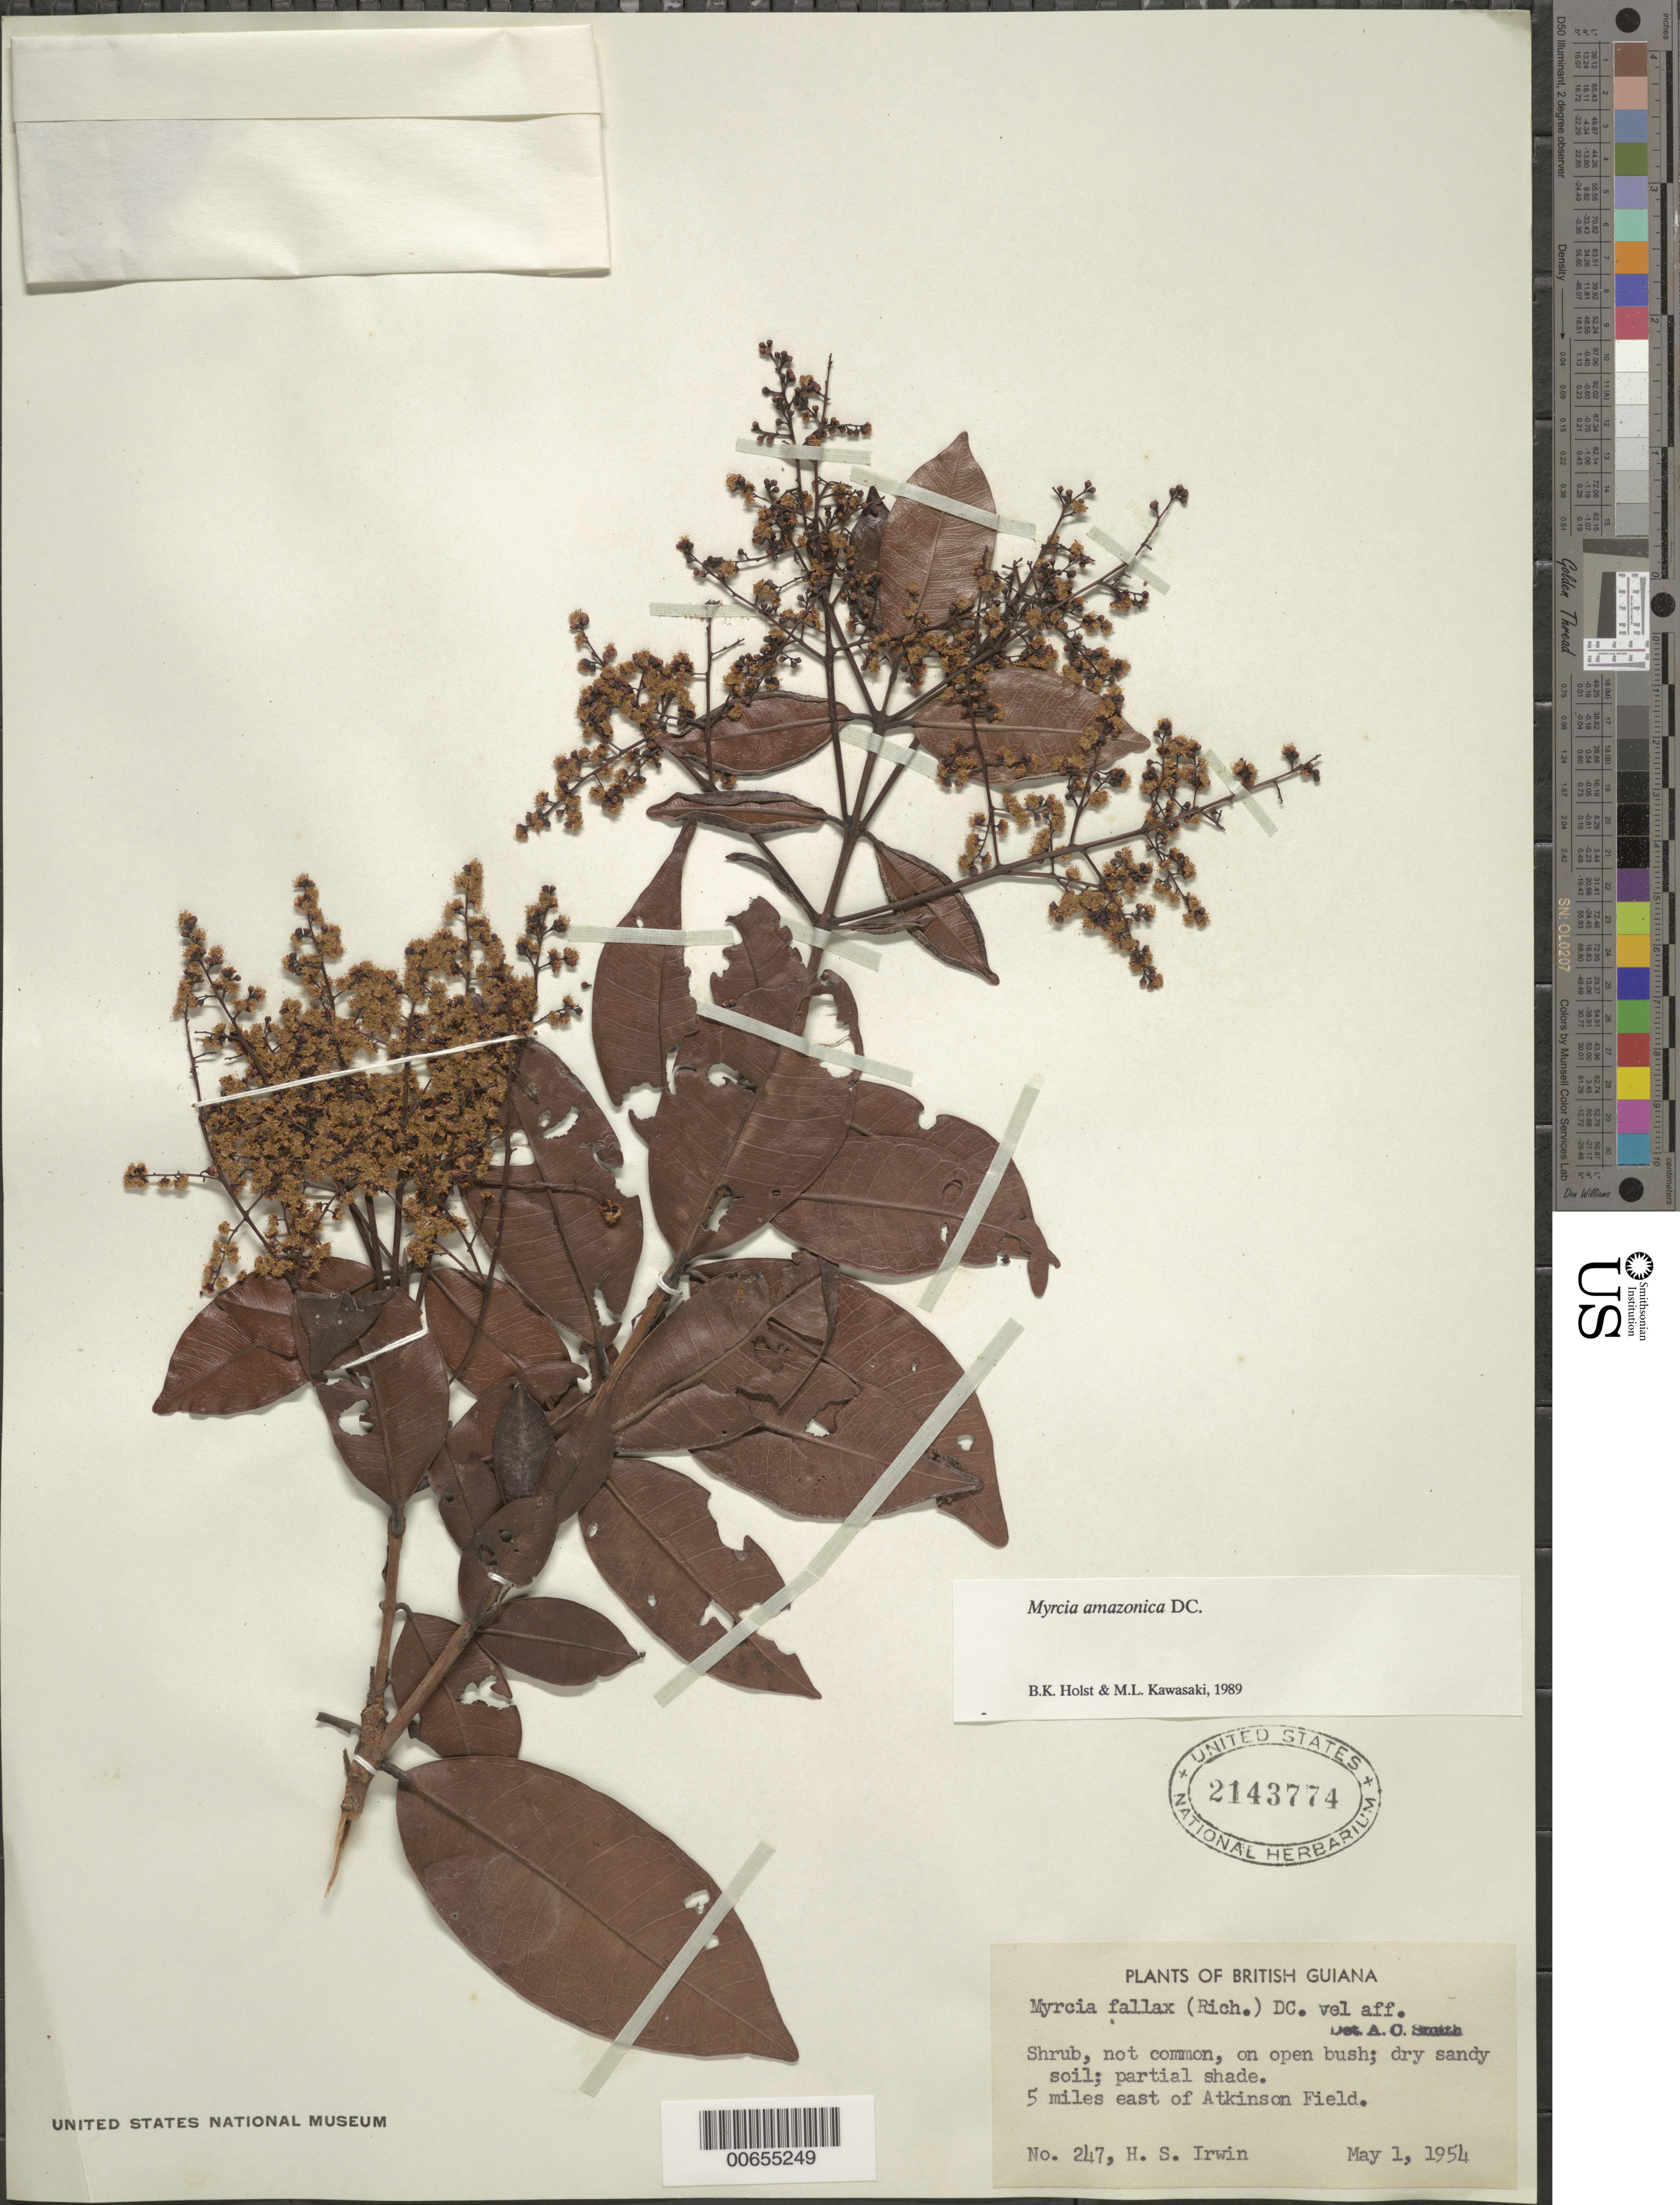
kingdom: Plantae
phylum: Tracheophyta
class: Magnoliopsida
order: Myrtales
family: Myrtaceae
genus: Myrcia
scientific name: Myrcia amazonica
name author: DC.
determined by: Holst, Bruce K.; Kawasaki, María L.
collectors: H. Irwin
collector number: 247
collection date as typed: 1-May-54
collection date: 1954-05-01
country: Guyana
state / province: Demerara-Mahaica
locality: Atkinson Field, 5 mi. E of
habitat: Dry sandy soil, partial shade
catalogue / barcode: US 2143774